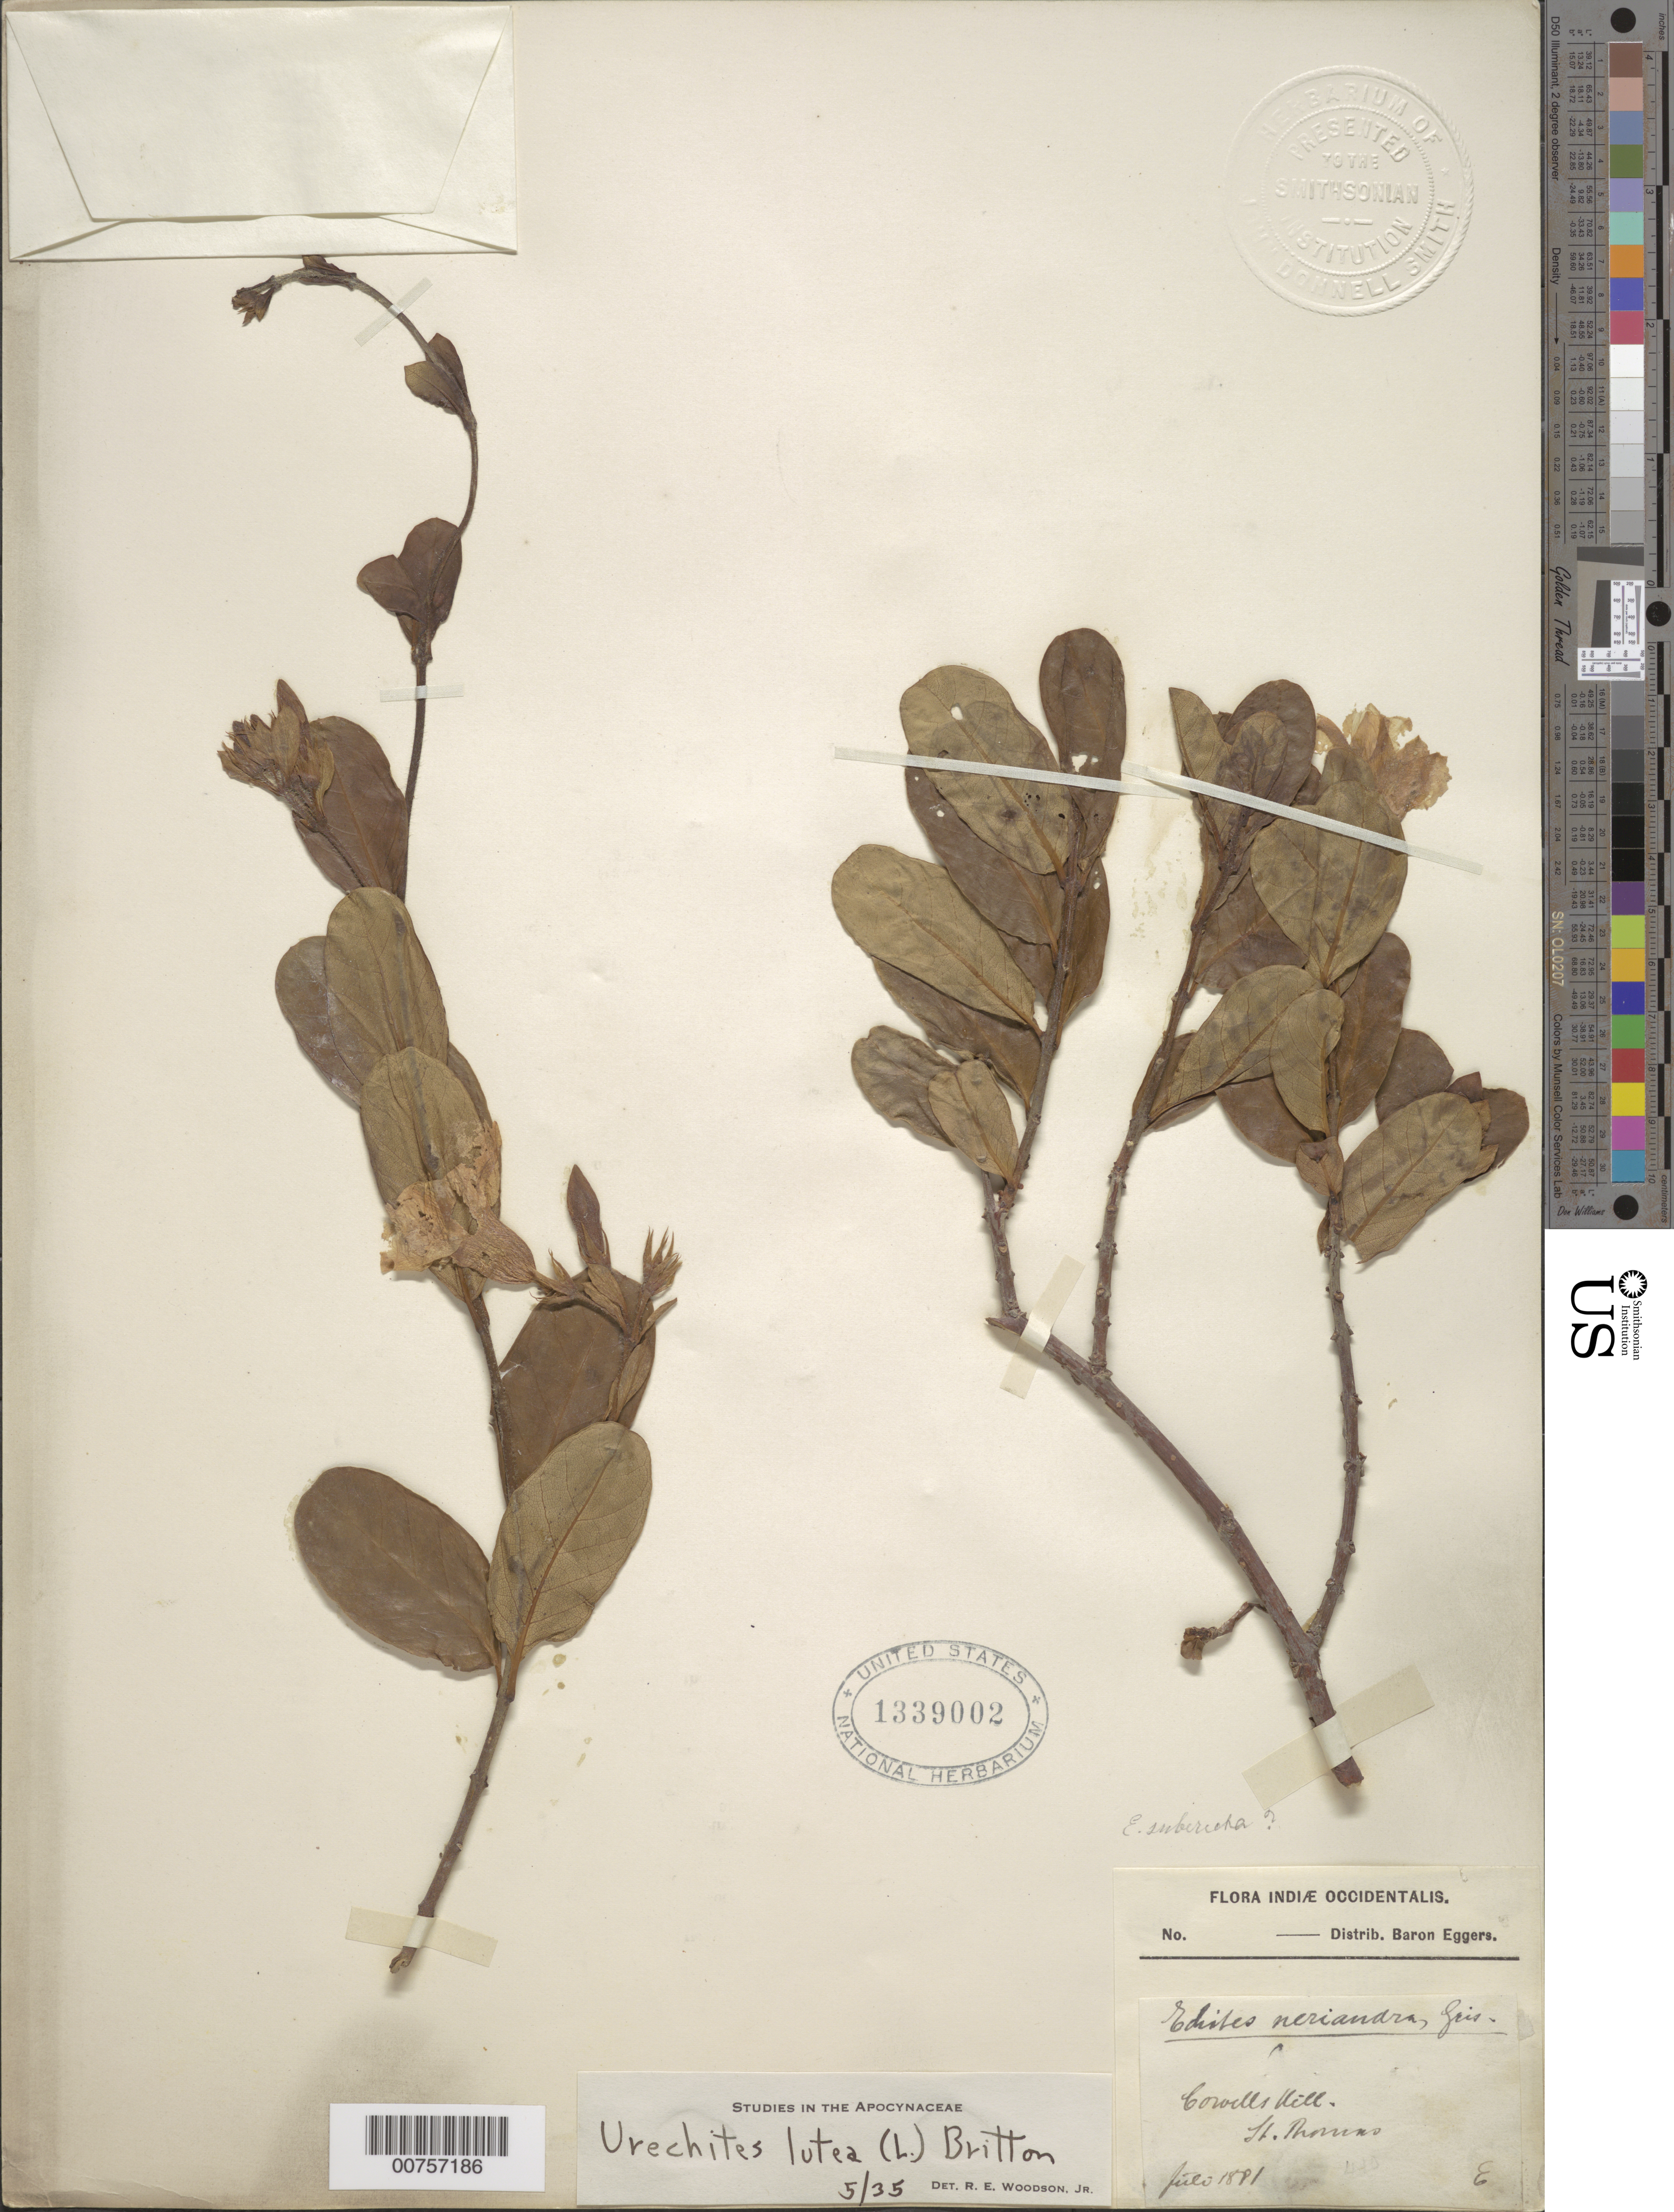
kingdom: Plantae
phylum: Tracheophyta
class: Magnoliopsida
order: Gentianales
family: Apocynaceae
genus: Pentalinon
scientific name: Pentalinon luteum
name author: (L.) B.F. Hansen & Wunderlin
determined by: Woodson, R. E., Jr.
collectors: H. F. A. von Eggers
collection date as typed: Jul 1881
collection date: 1881-07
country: U.S. Virgin Islands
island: St. Thomas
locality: Cowell Hill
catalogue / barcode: US 1339002